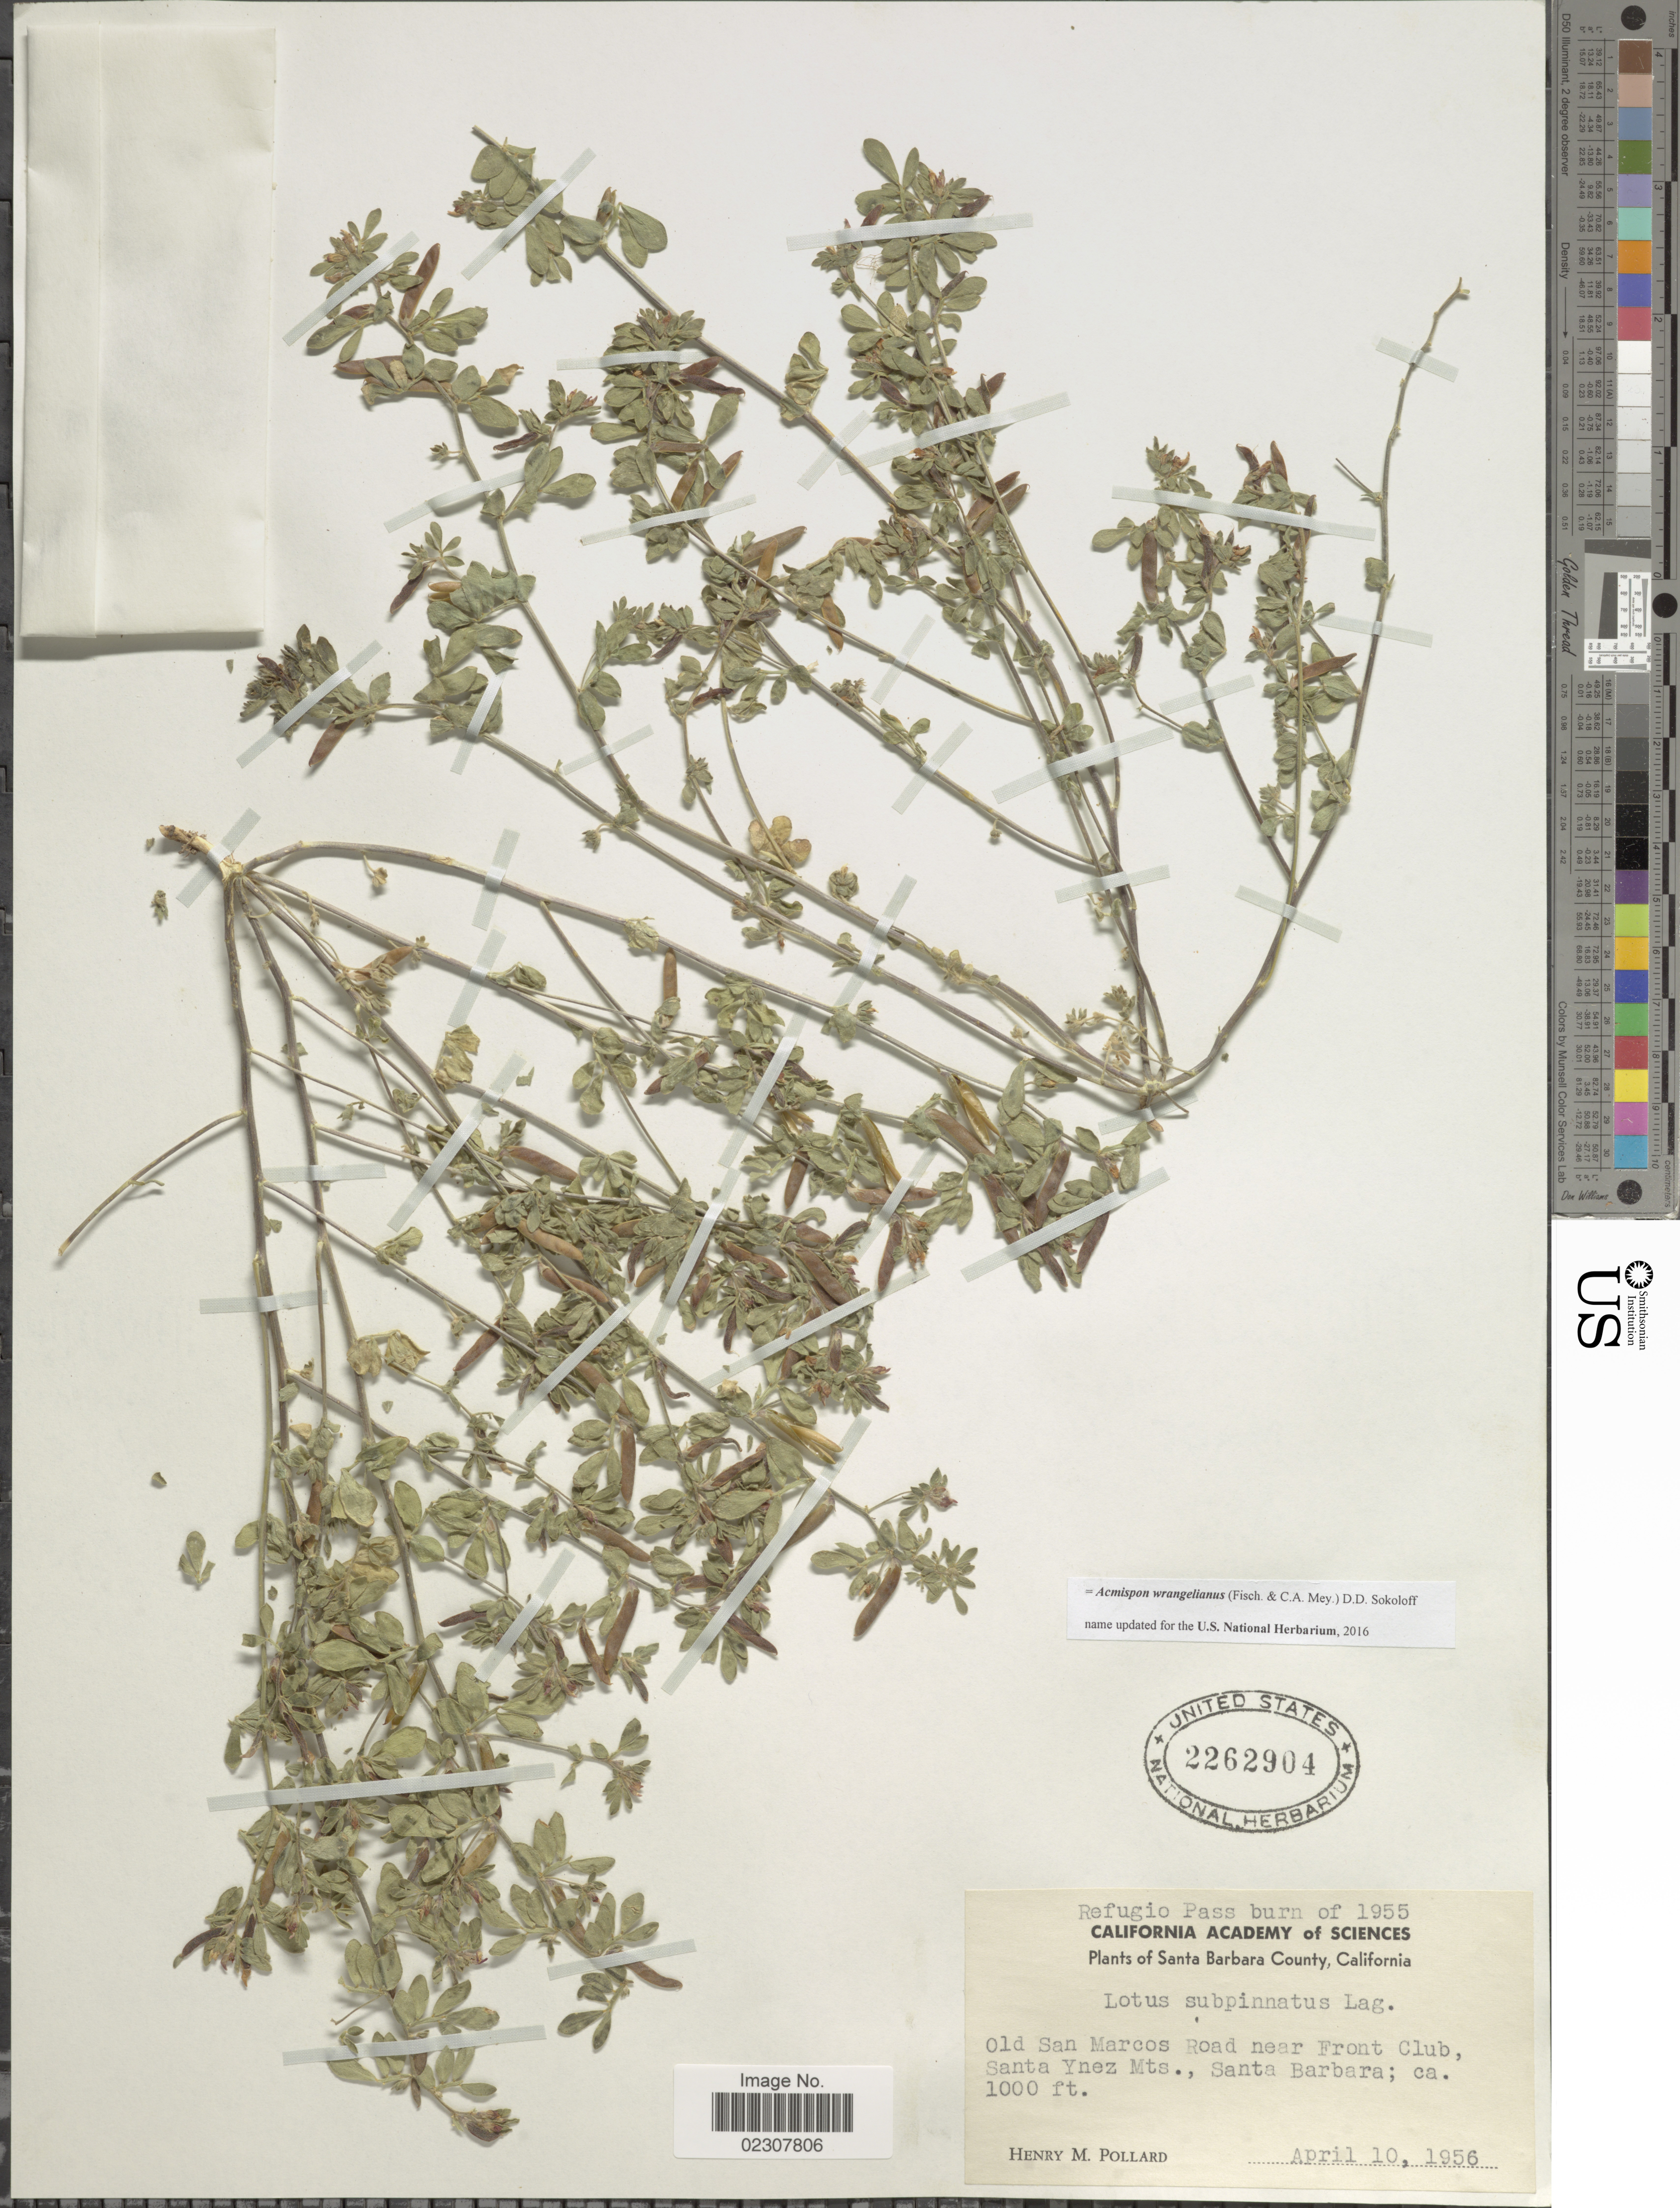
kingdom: Plantae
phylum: Tracheophyta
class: Magnoliopsida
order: Fabales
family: Fabaceae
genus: Acmispon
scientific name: Acmispon wrangelianus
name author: (Fisch. & C.A. Mey.) D.D. Sokoloff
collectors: H. M. Pollard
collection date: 1956-04-10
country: United States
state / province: California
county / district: Santa Barbara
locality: Refugio Pass burn of 1955 [unsure placement], Santa Barbara County, Old San Marcos Road near Front Club, Santa Ynez Mts., Santa Barbara.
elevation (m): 305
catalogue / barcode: US 2262904